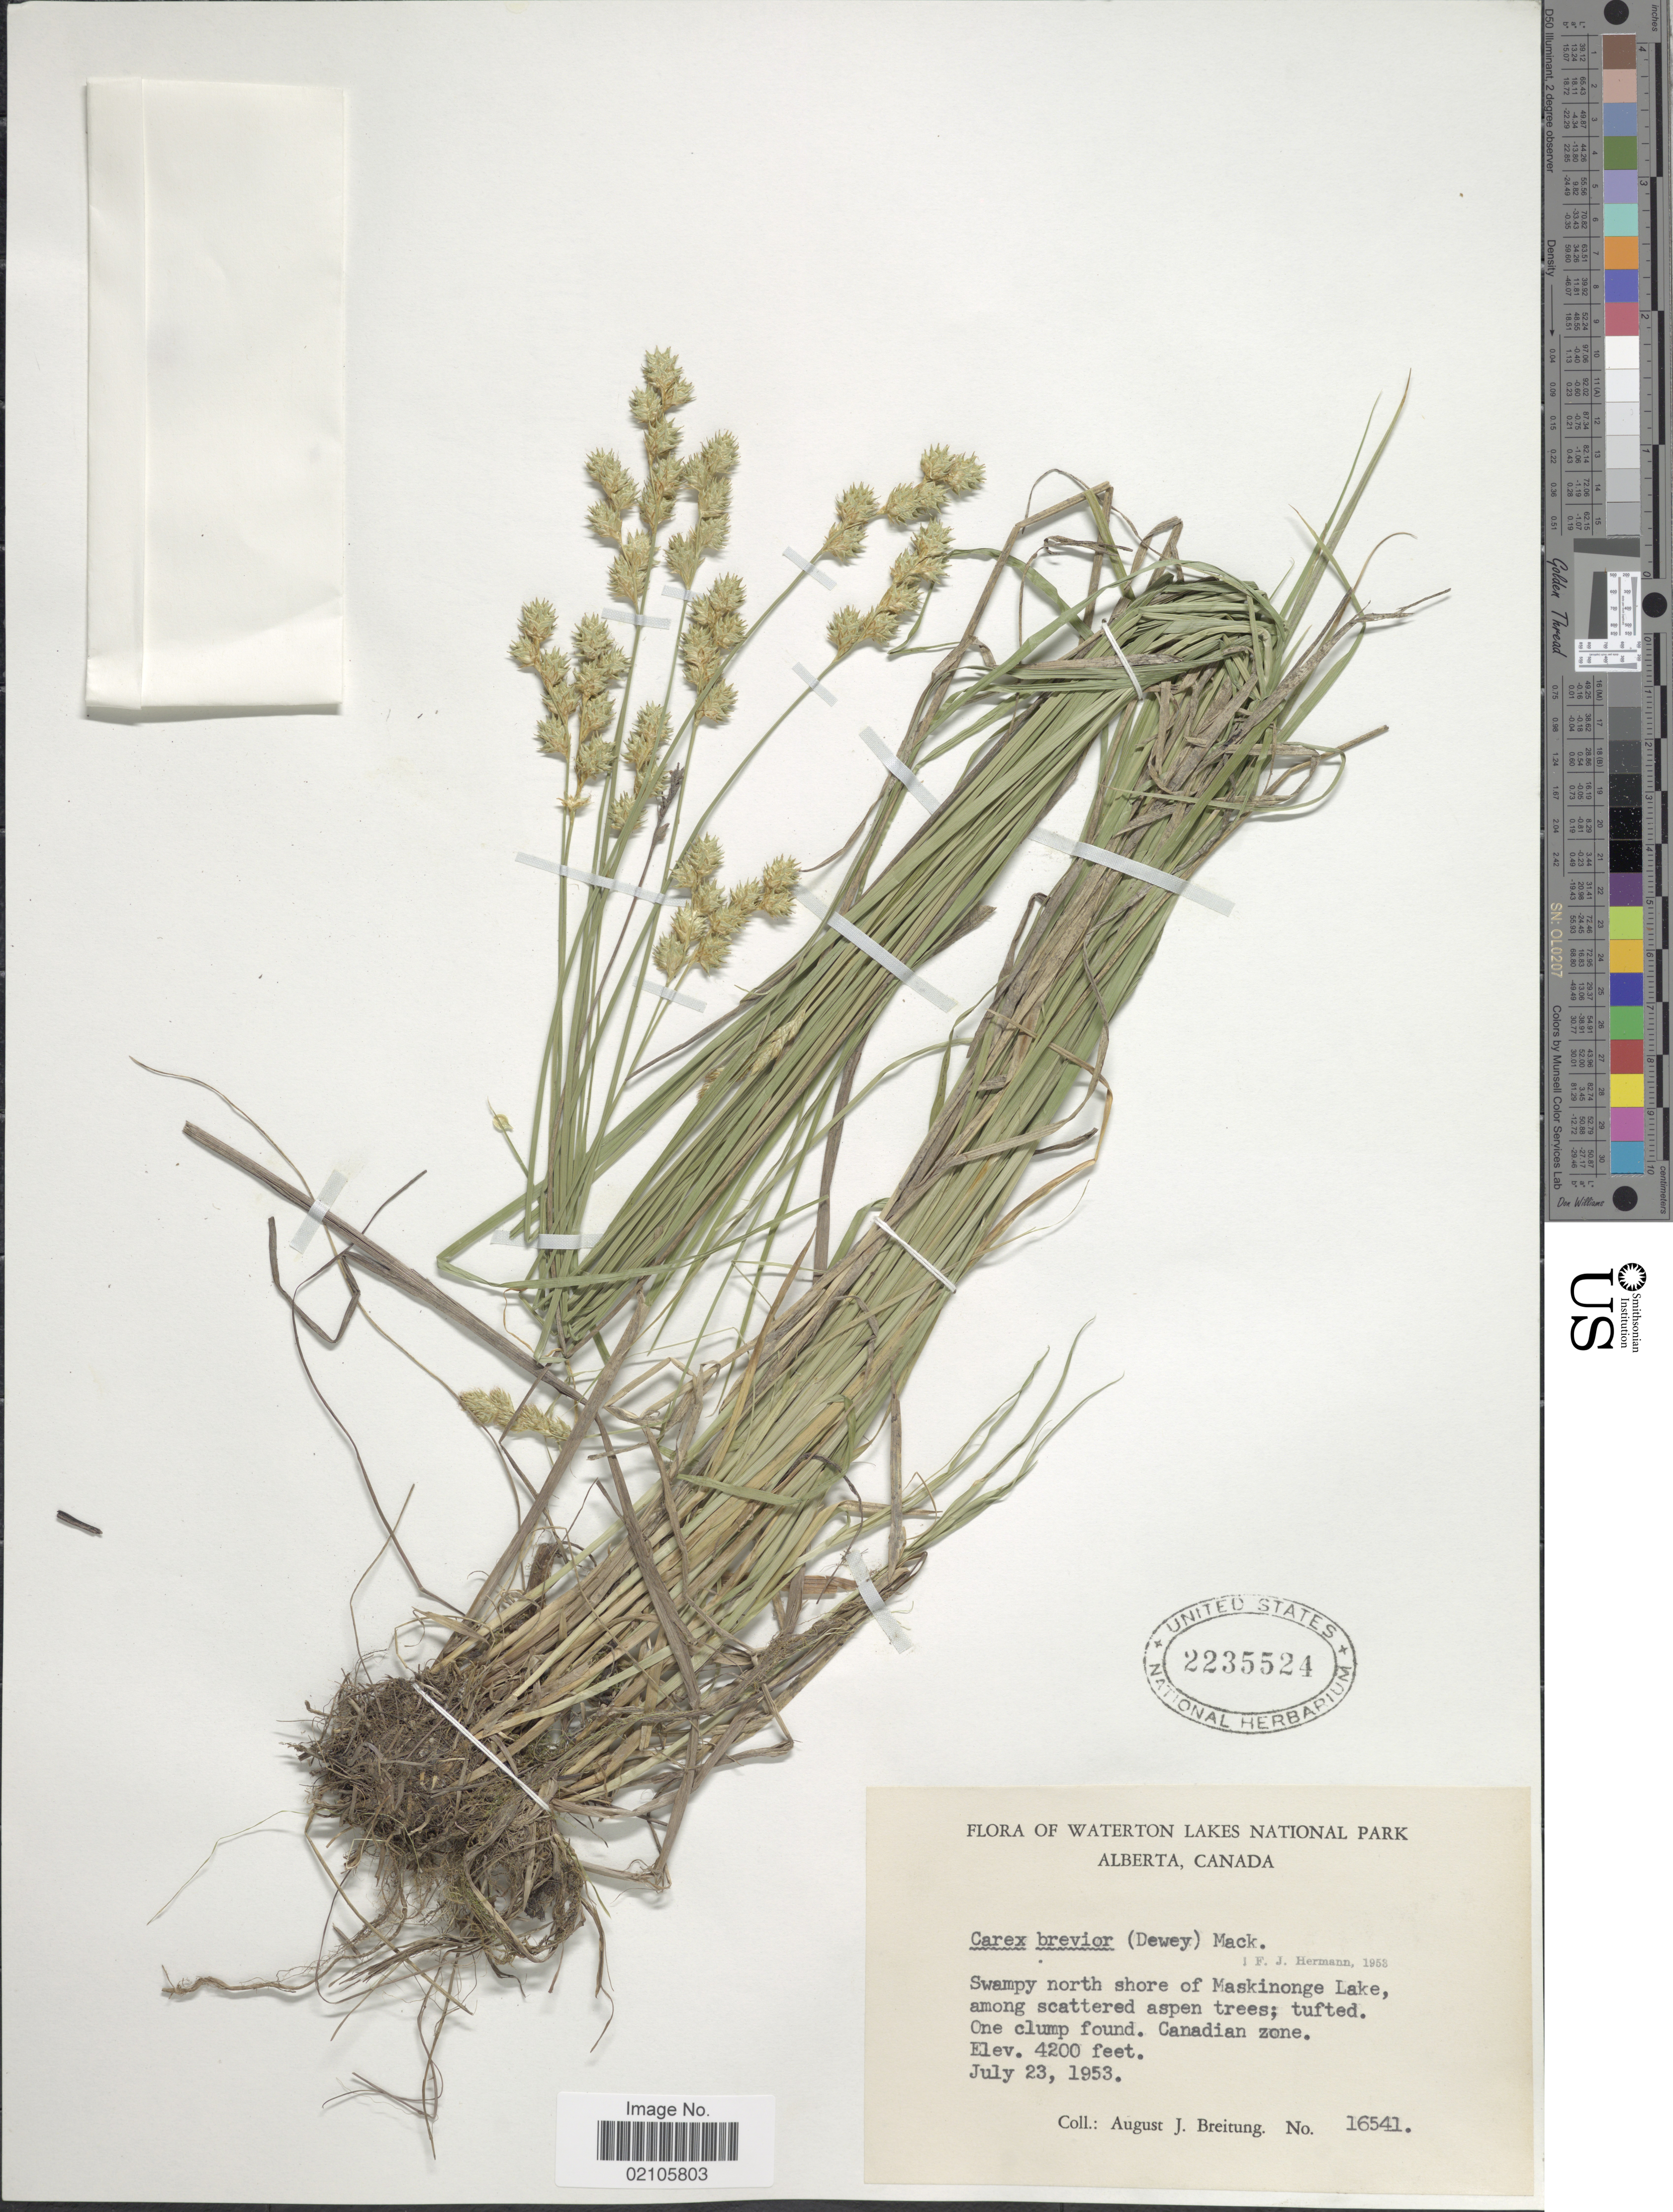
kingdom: Plantae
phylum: Tracheophyta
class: Liliopsida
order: Poales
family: Cyperaceae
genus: Carex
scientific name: Carex brevior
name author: (Dewey) Mack. ex Lunell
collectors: A. Breitung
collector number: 16541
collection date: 1953-07-23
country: Canada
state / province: Alberta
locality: Waterton Lakes National Park, Shore of Maskinonge Lake, Canadian Zone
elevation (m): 1280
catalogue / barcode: US 2235524